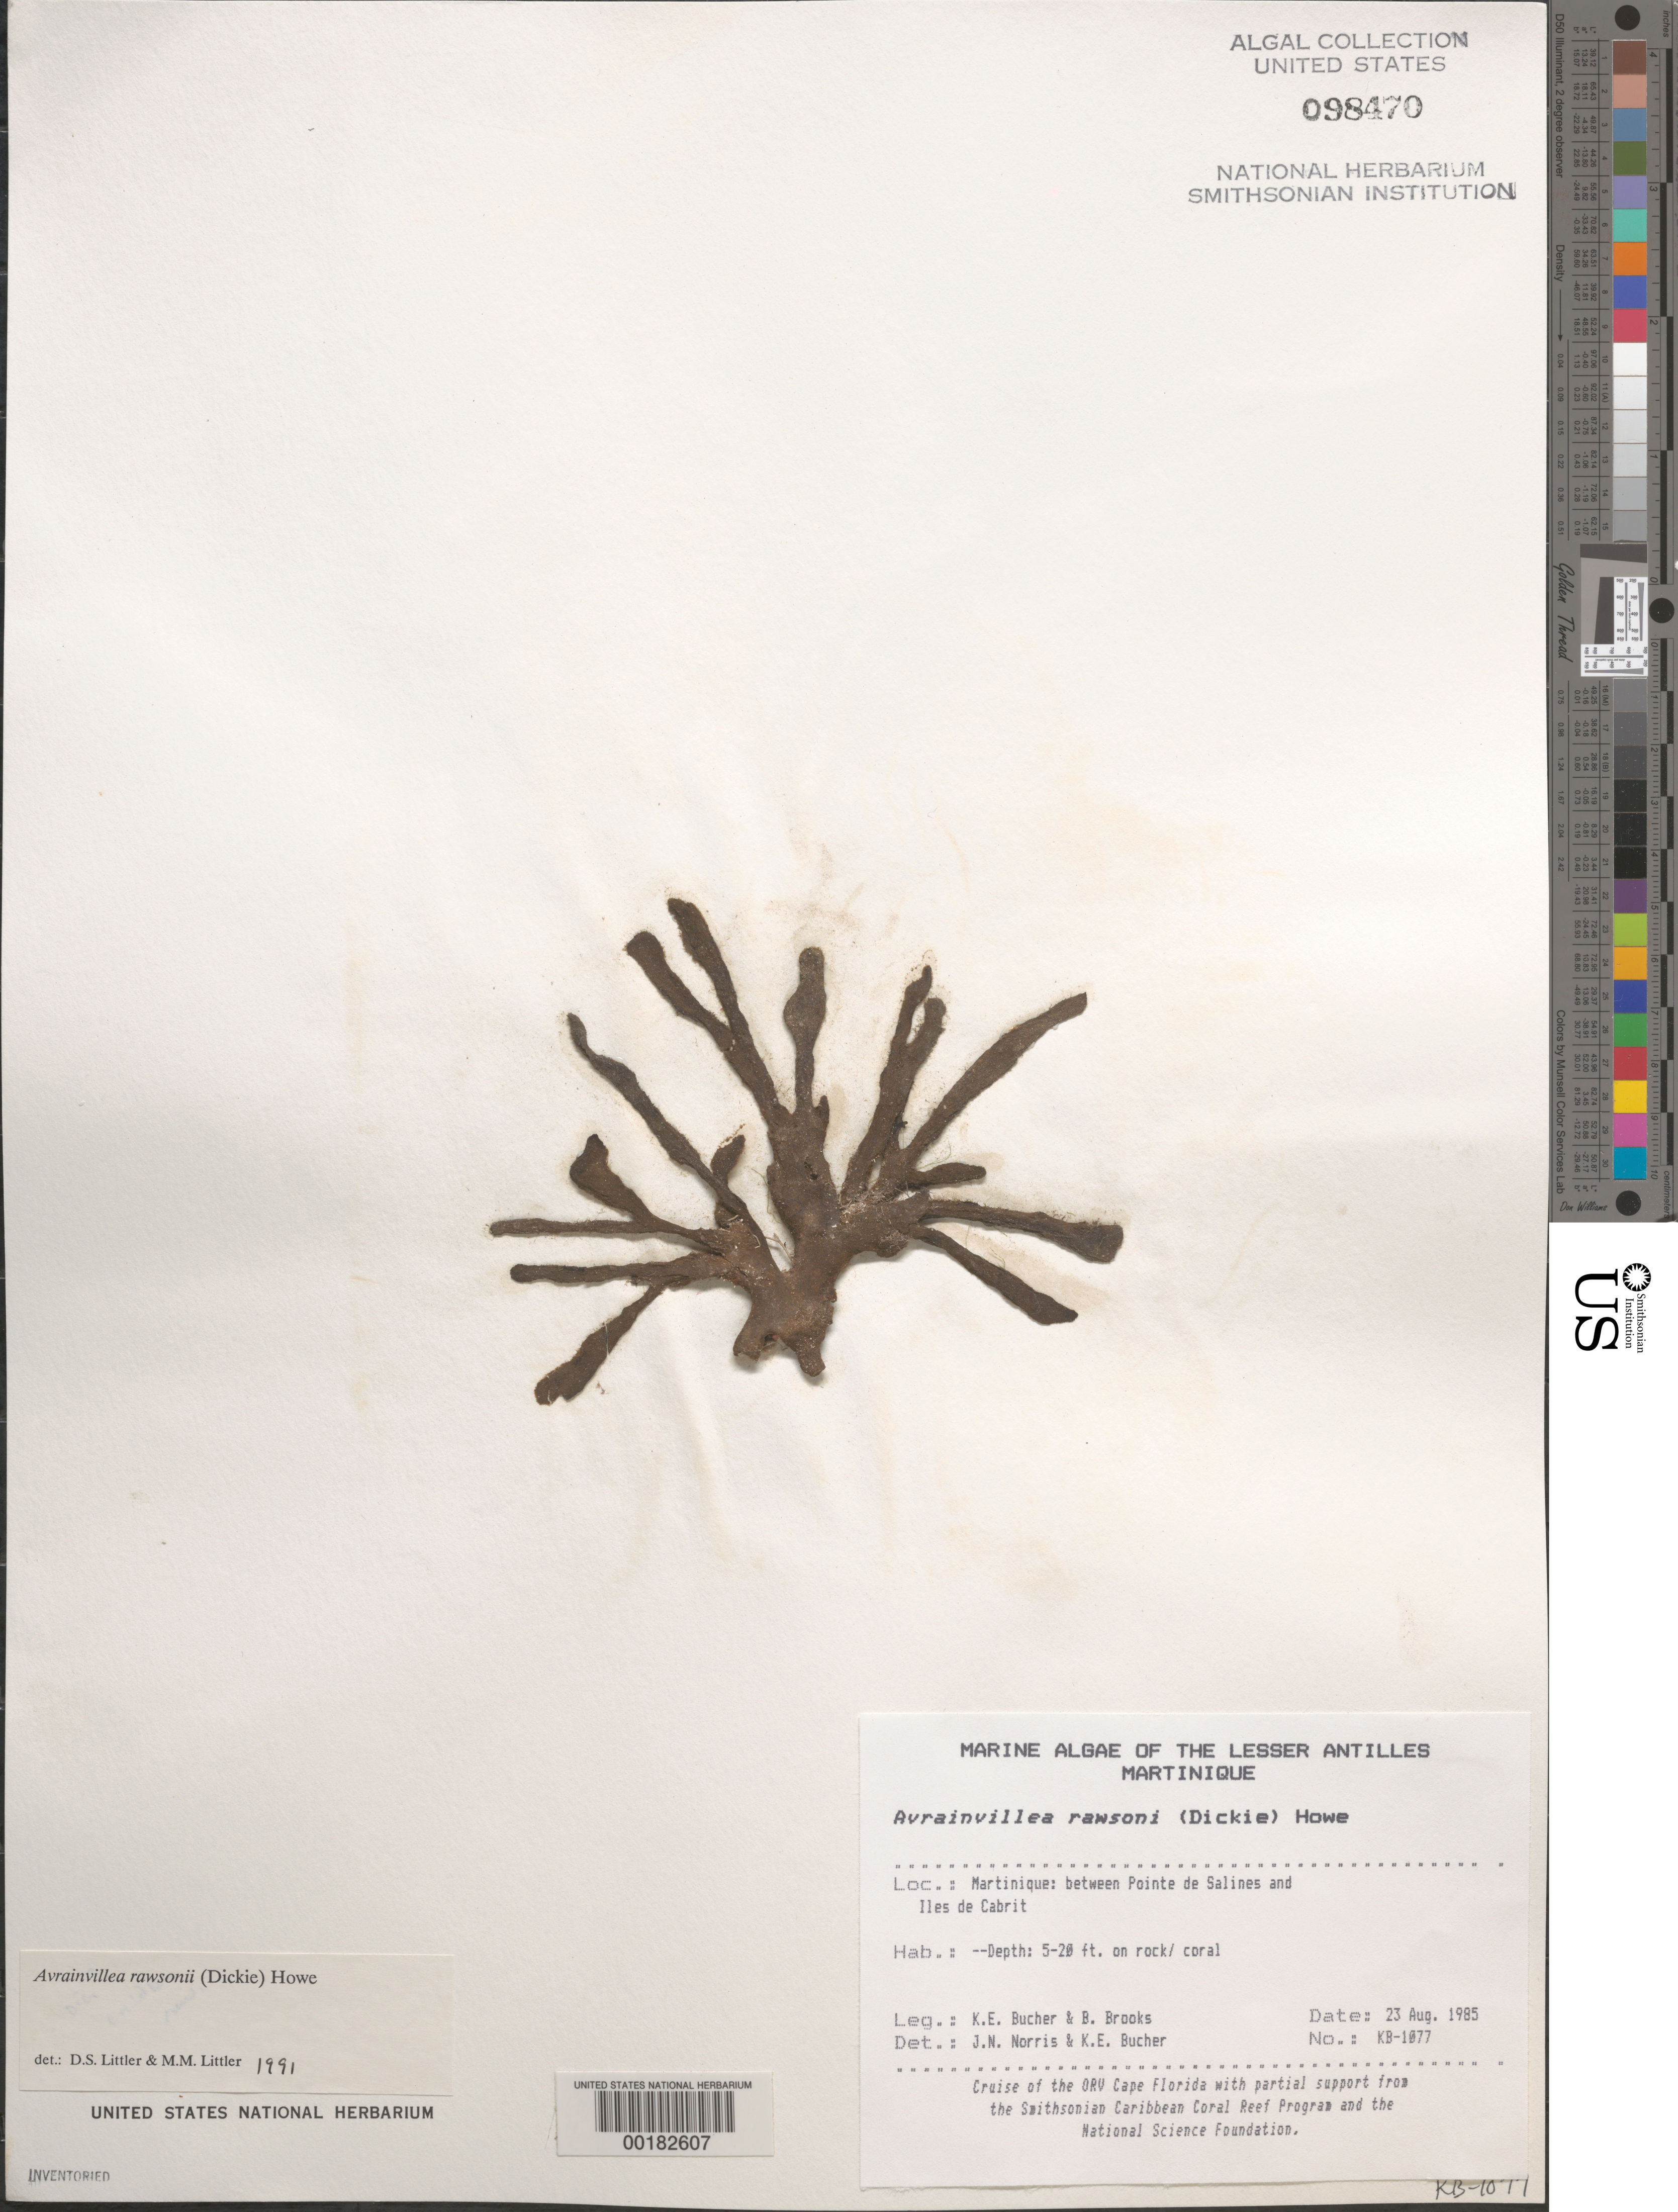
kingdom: Plantae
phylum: Chlorophyta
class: Ulvophyceae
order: Bryopsidales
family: Dichotomosiphonaceae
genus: Avrainvillea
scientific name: Avrainvillea rawsonii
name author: (Dickie) M. Howe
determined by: Norris, J. N.; Bucher, K. E.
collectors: K. E. Bucher & B. Brooks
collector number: Kb-1077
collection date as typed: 23 Aug 1985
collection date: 1985-08-23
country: Martinique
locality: Between Pointe de Salines and Iles de Cabrit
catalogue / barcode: US 98470